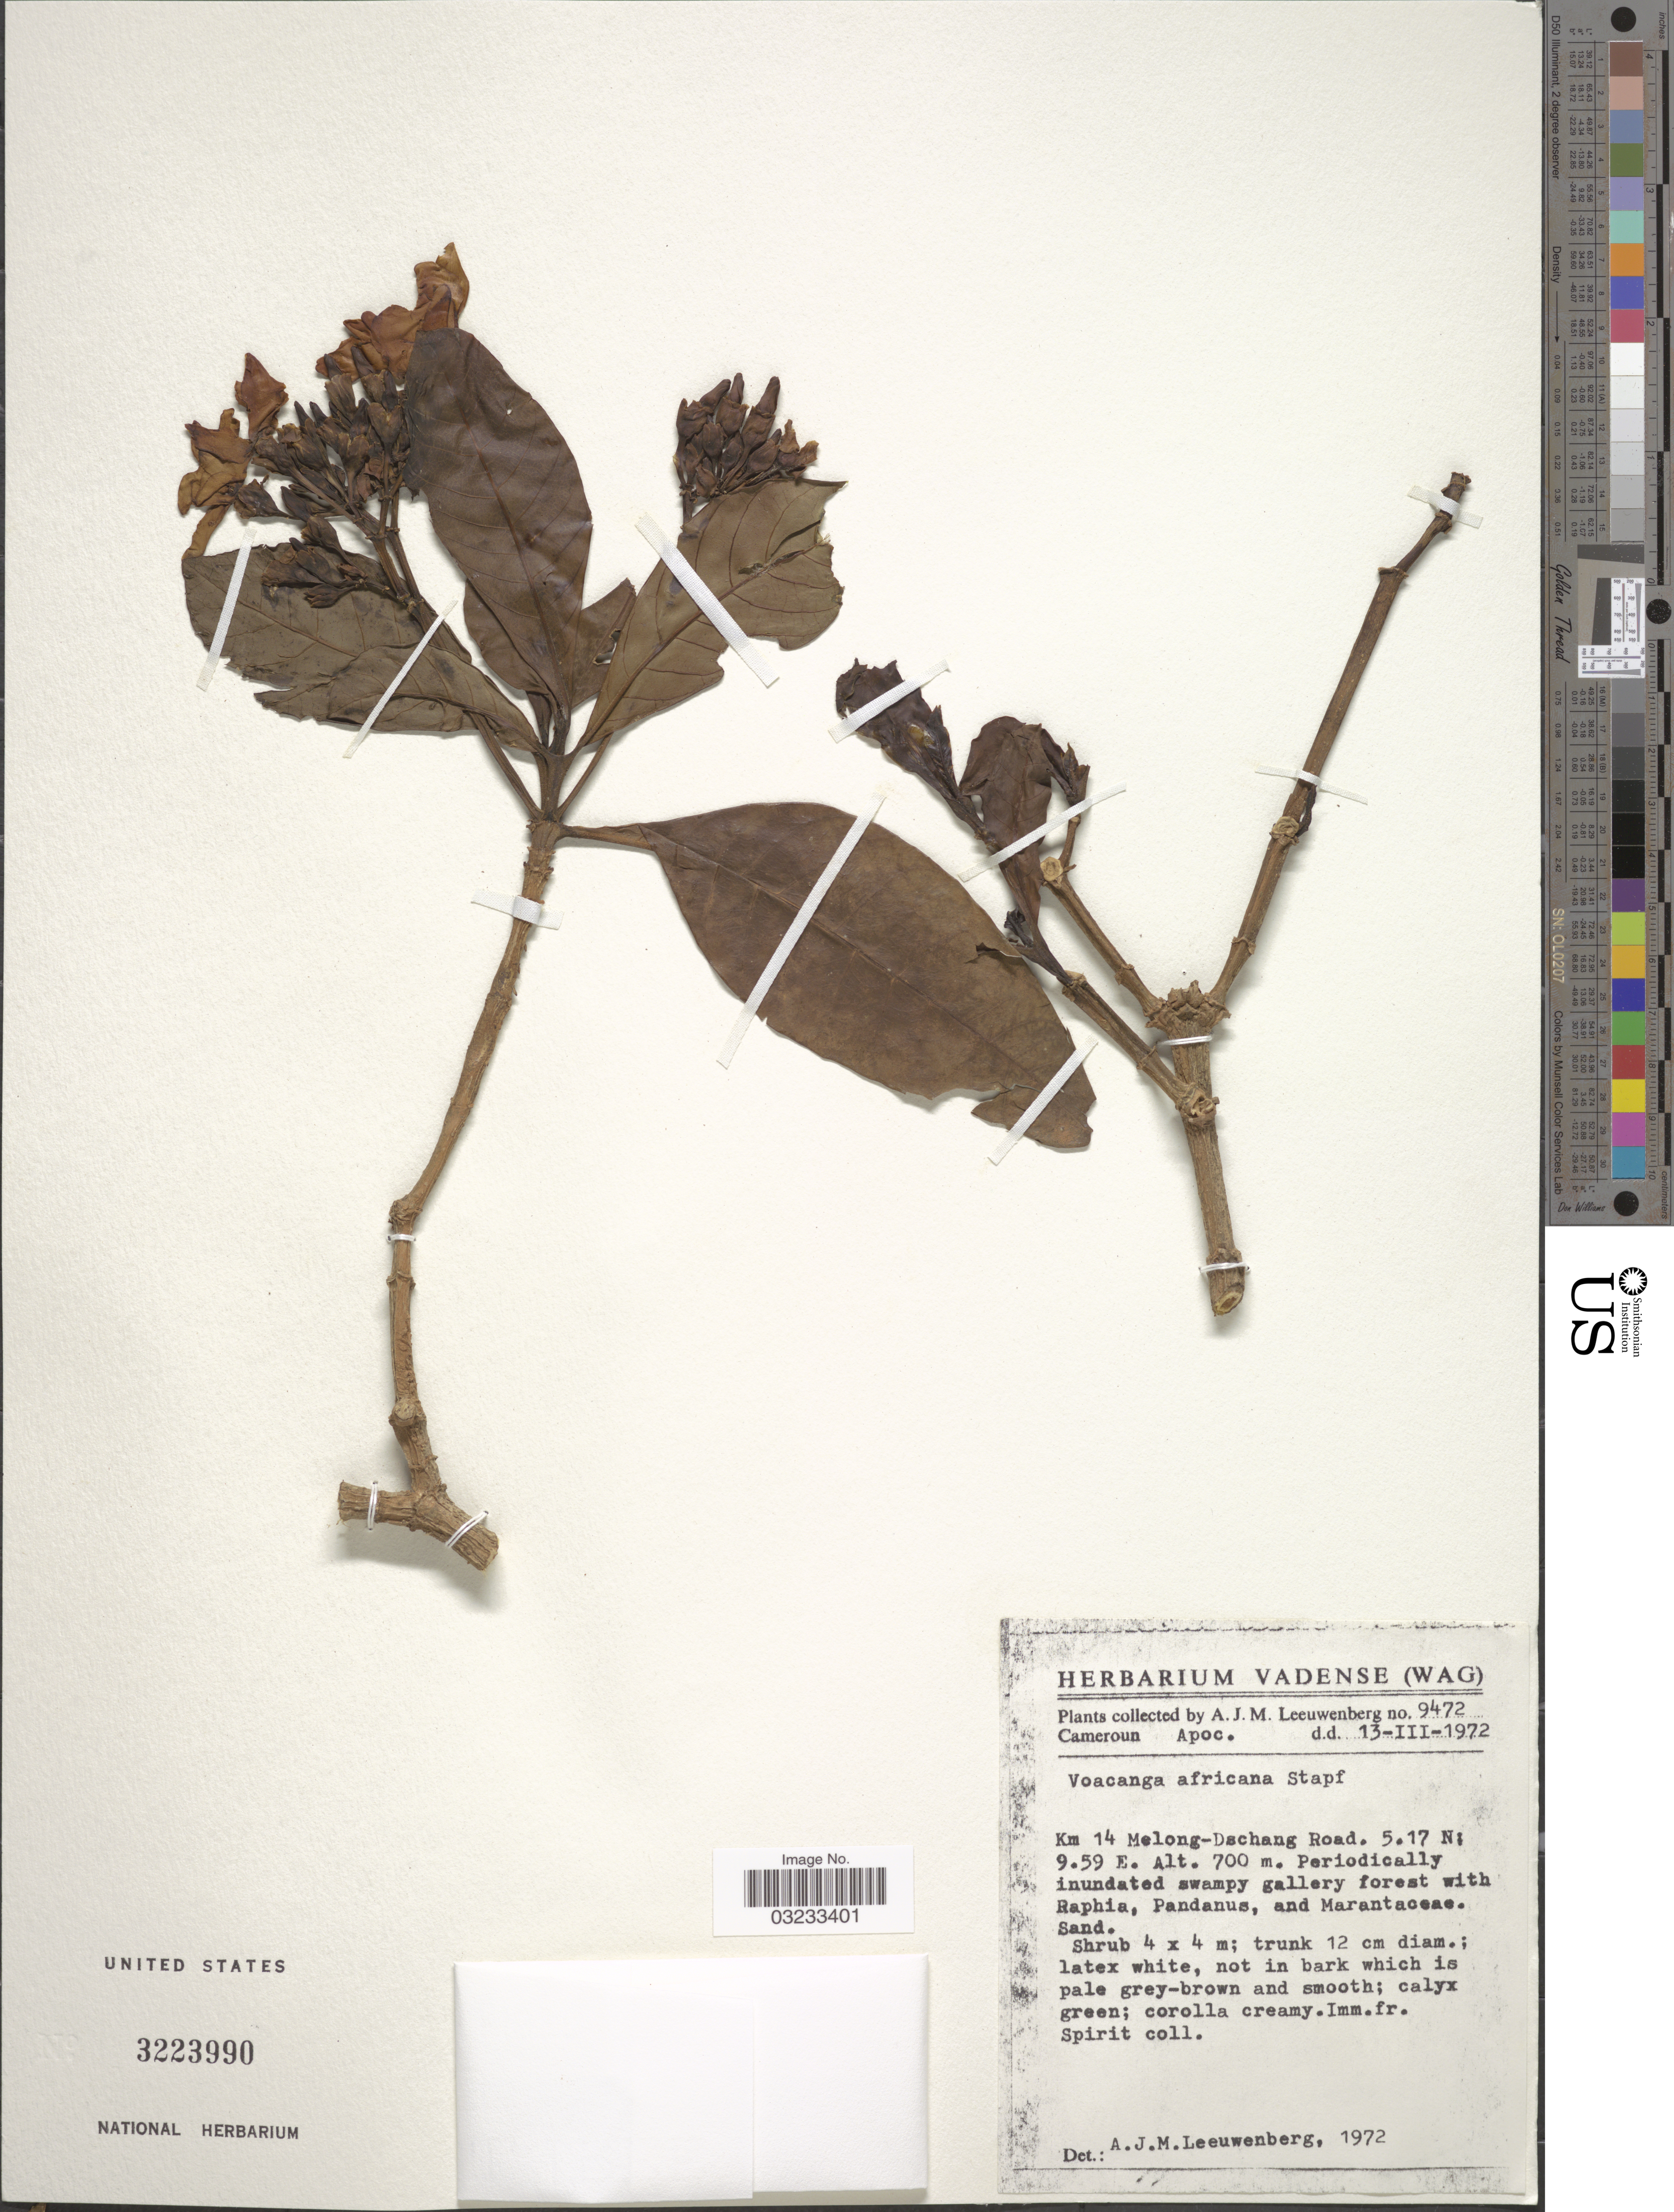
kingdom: Plantae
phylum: Tracheophyta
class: Magnoliopsida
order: Gentianales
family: Apocynaceae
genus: Voacanga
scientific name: Voacanga africana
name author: Stapf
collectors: A. J. M. Leeuwenberg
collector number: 9472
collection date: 1972-03-13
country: Cameroon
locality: Km 14 Melong-Dschang Road.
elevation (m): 700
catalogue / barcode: US 3223990